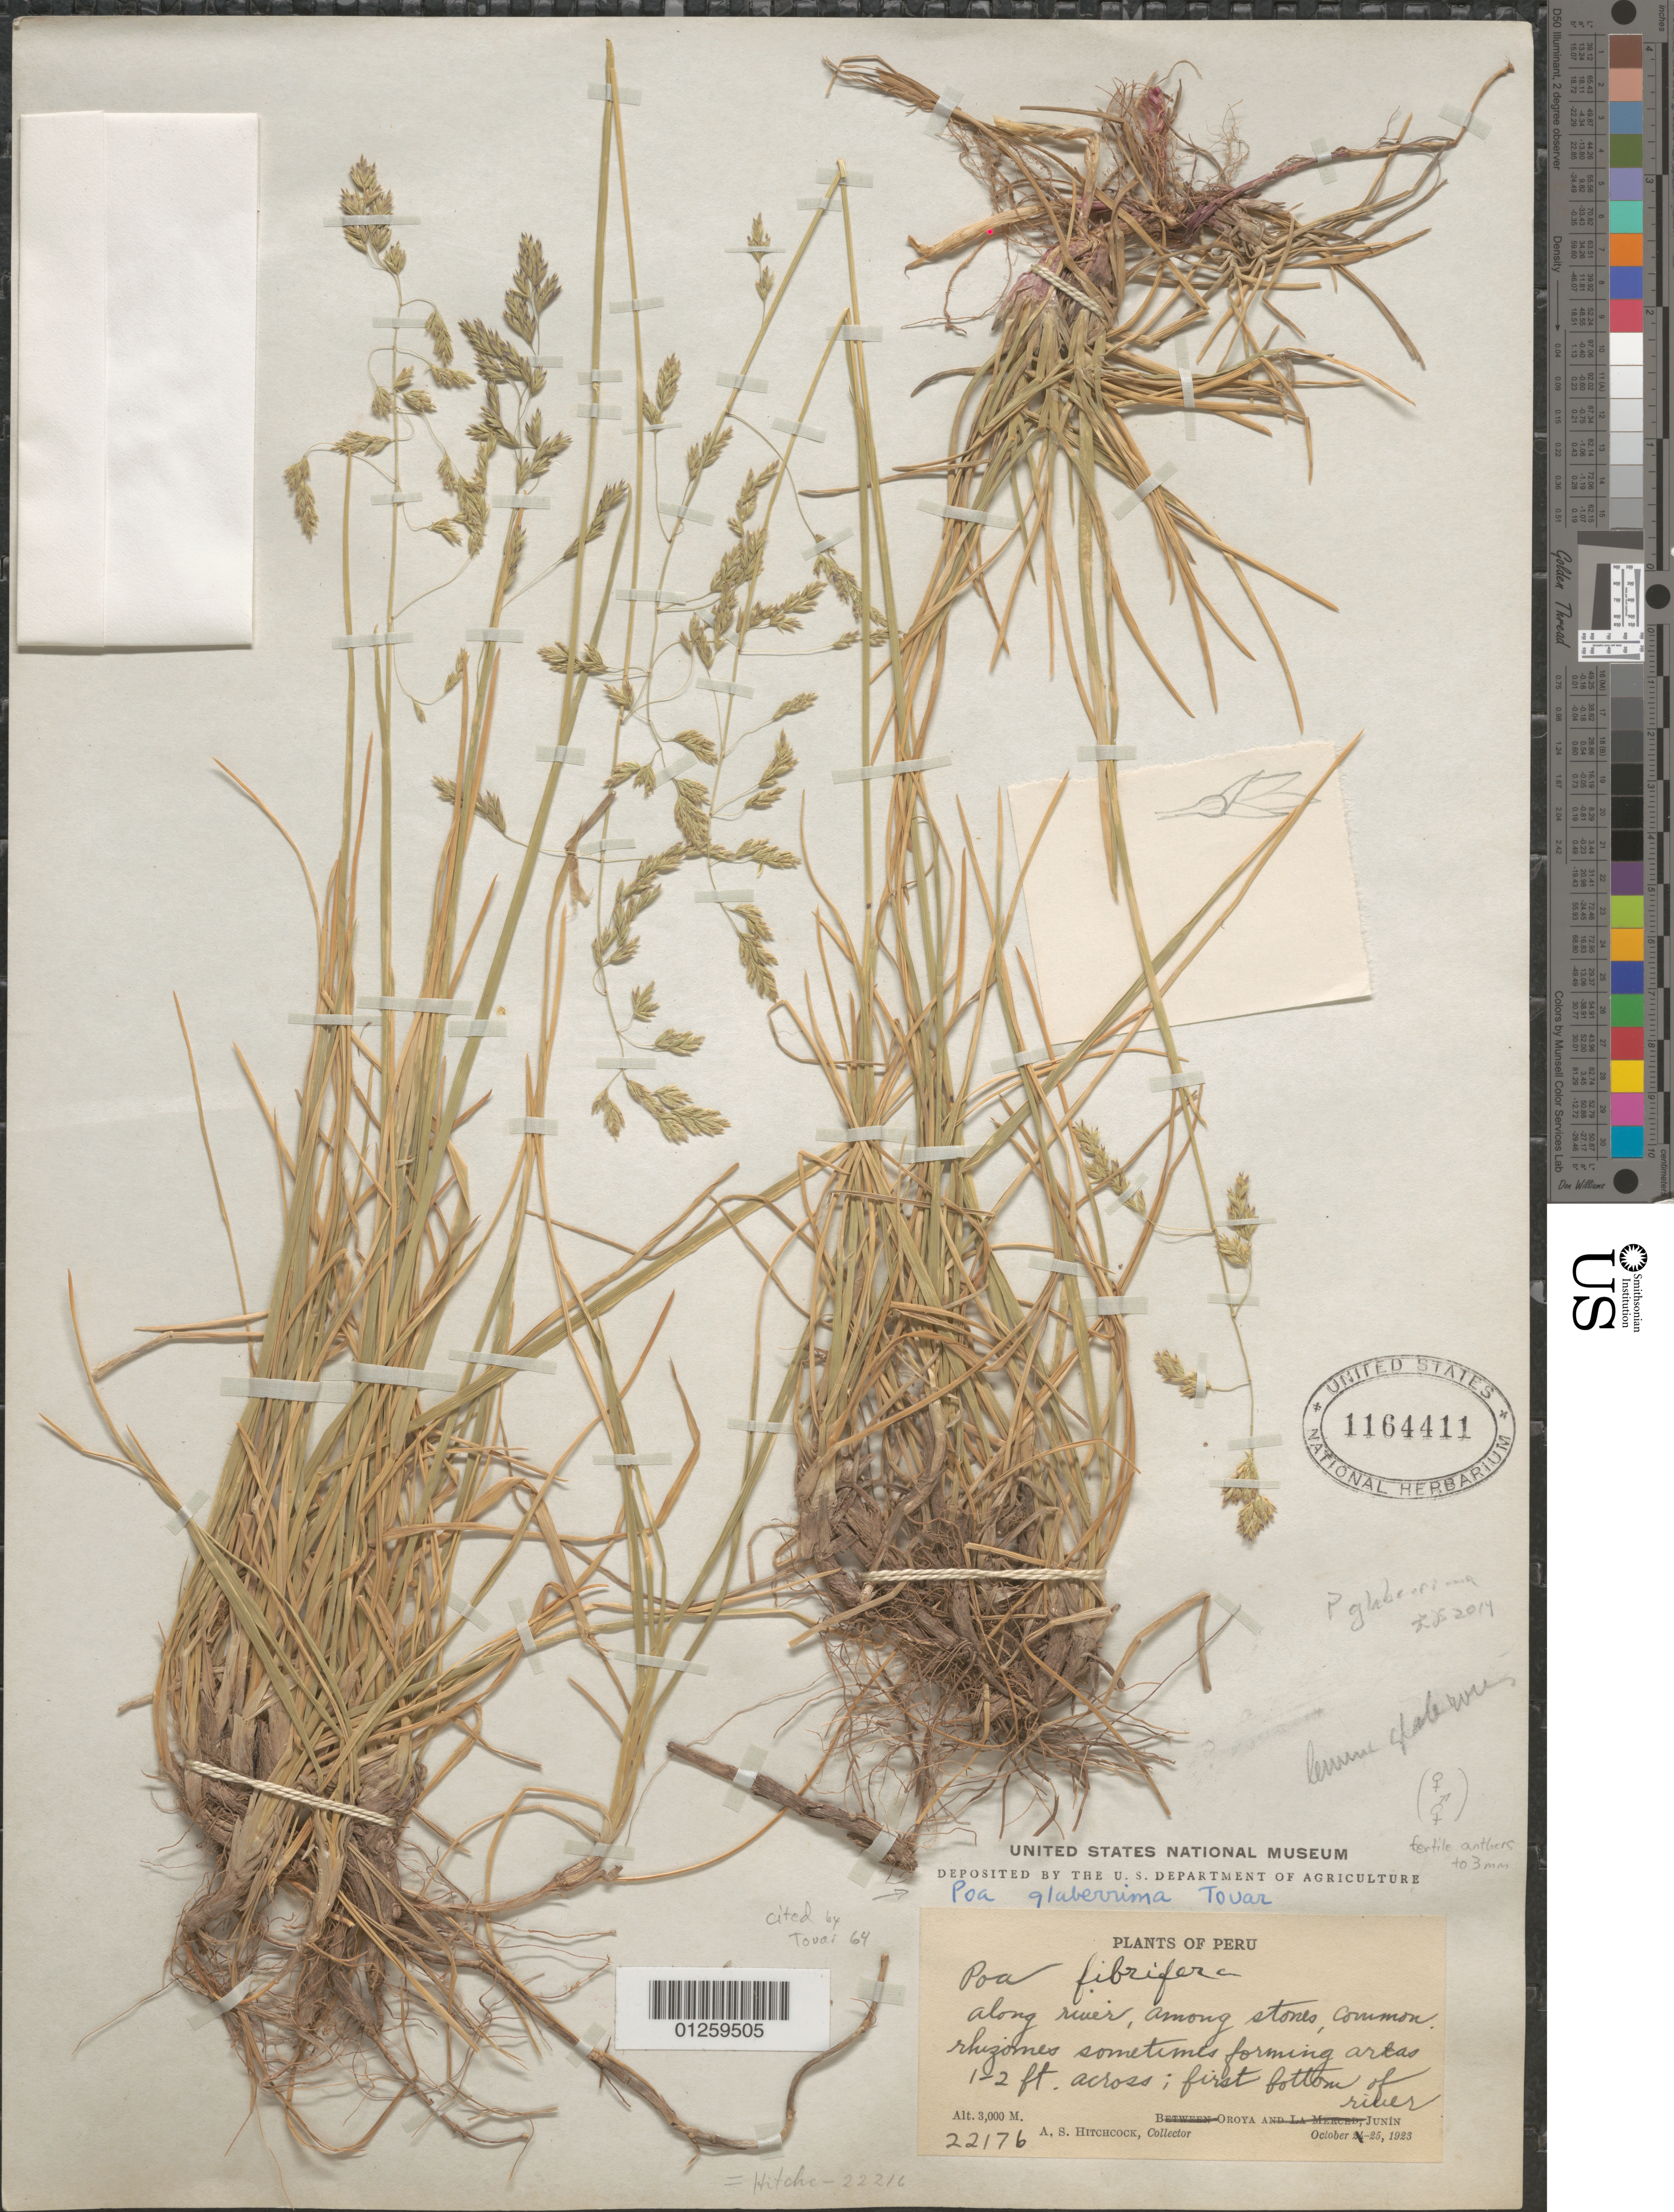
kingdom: Plantae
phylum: Tracheophyta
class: Liliopsida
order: Poales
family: Poaceae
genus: Poa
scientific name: Poa glaberrima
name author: Tovar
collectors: A. S. Hitchcock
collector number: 22176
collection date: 1923-10-25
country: Peru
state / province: Junín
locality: Oroya.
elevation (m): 3000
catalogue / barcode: US 1164411